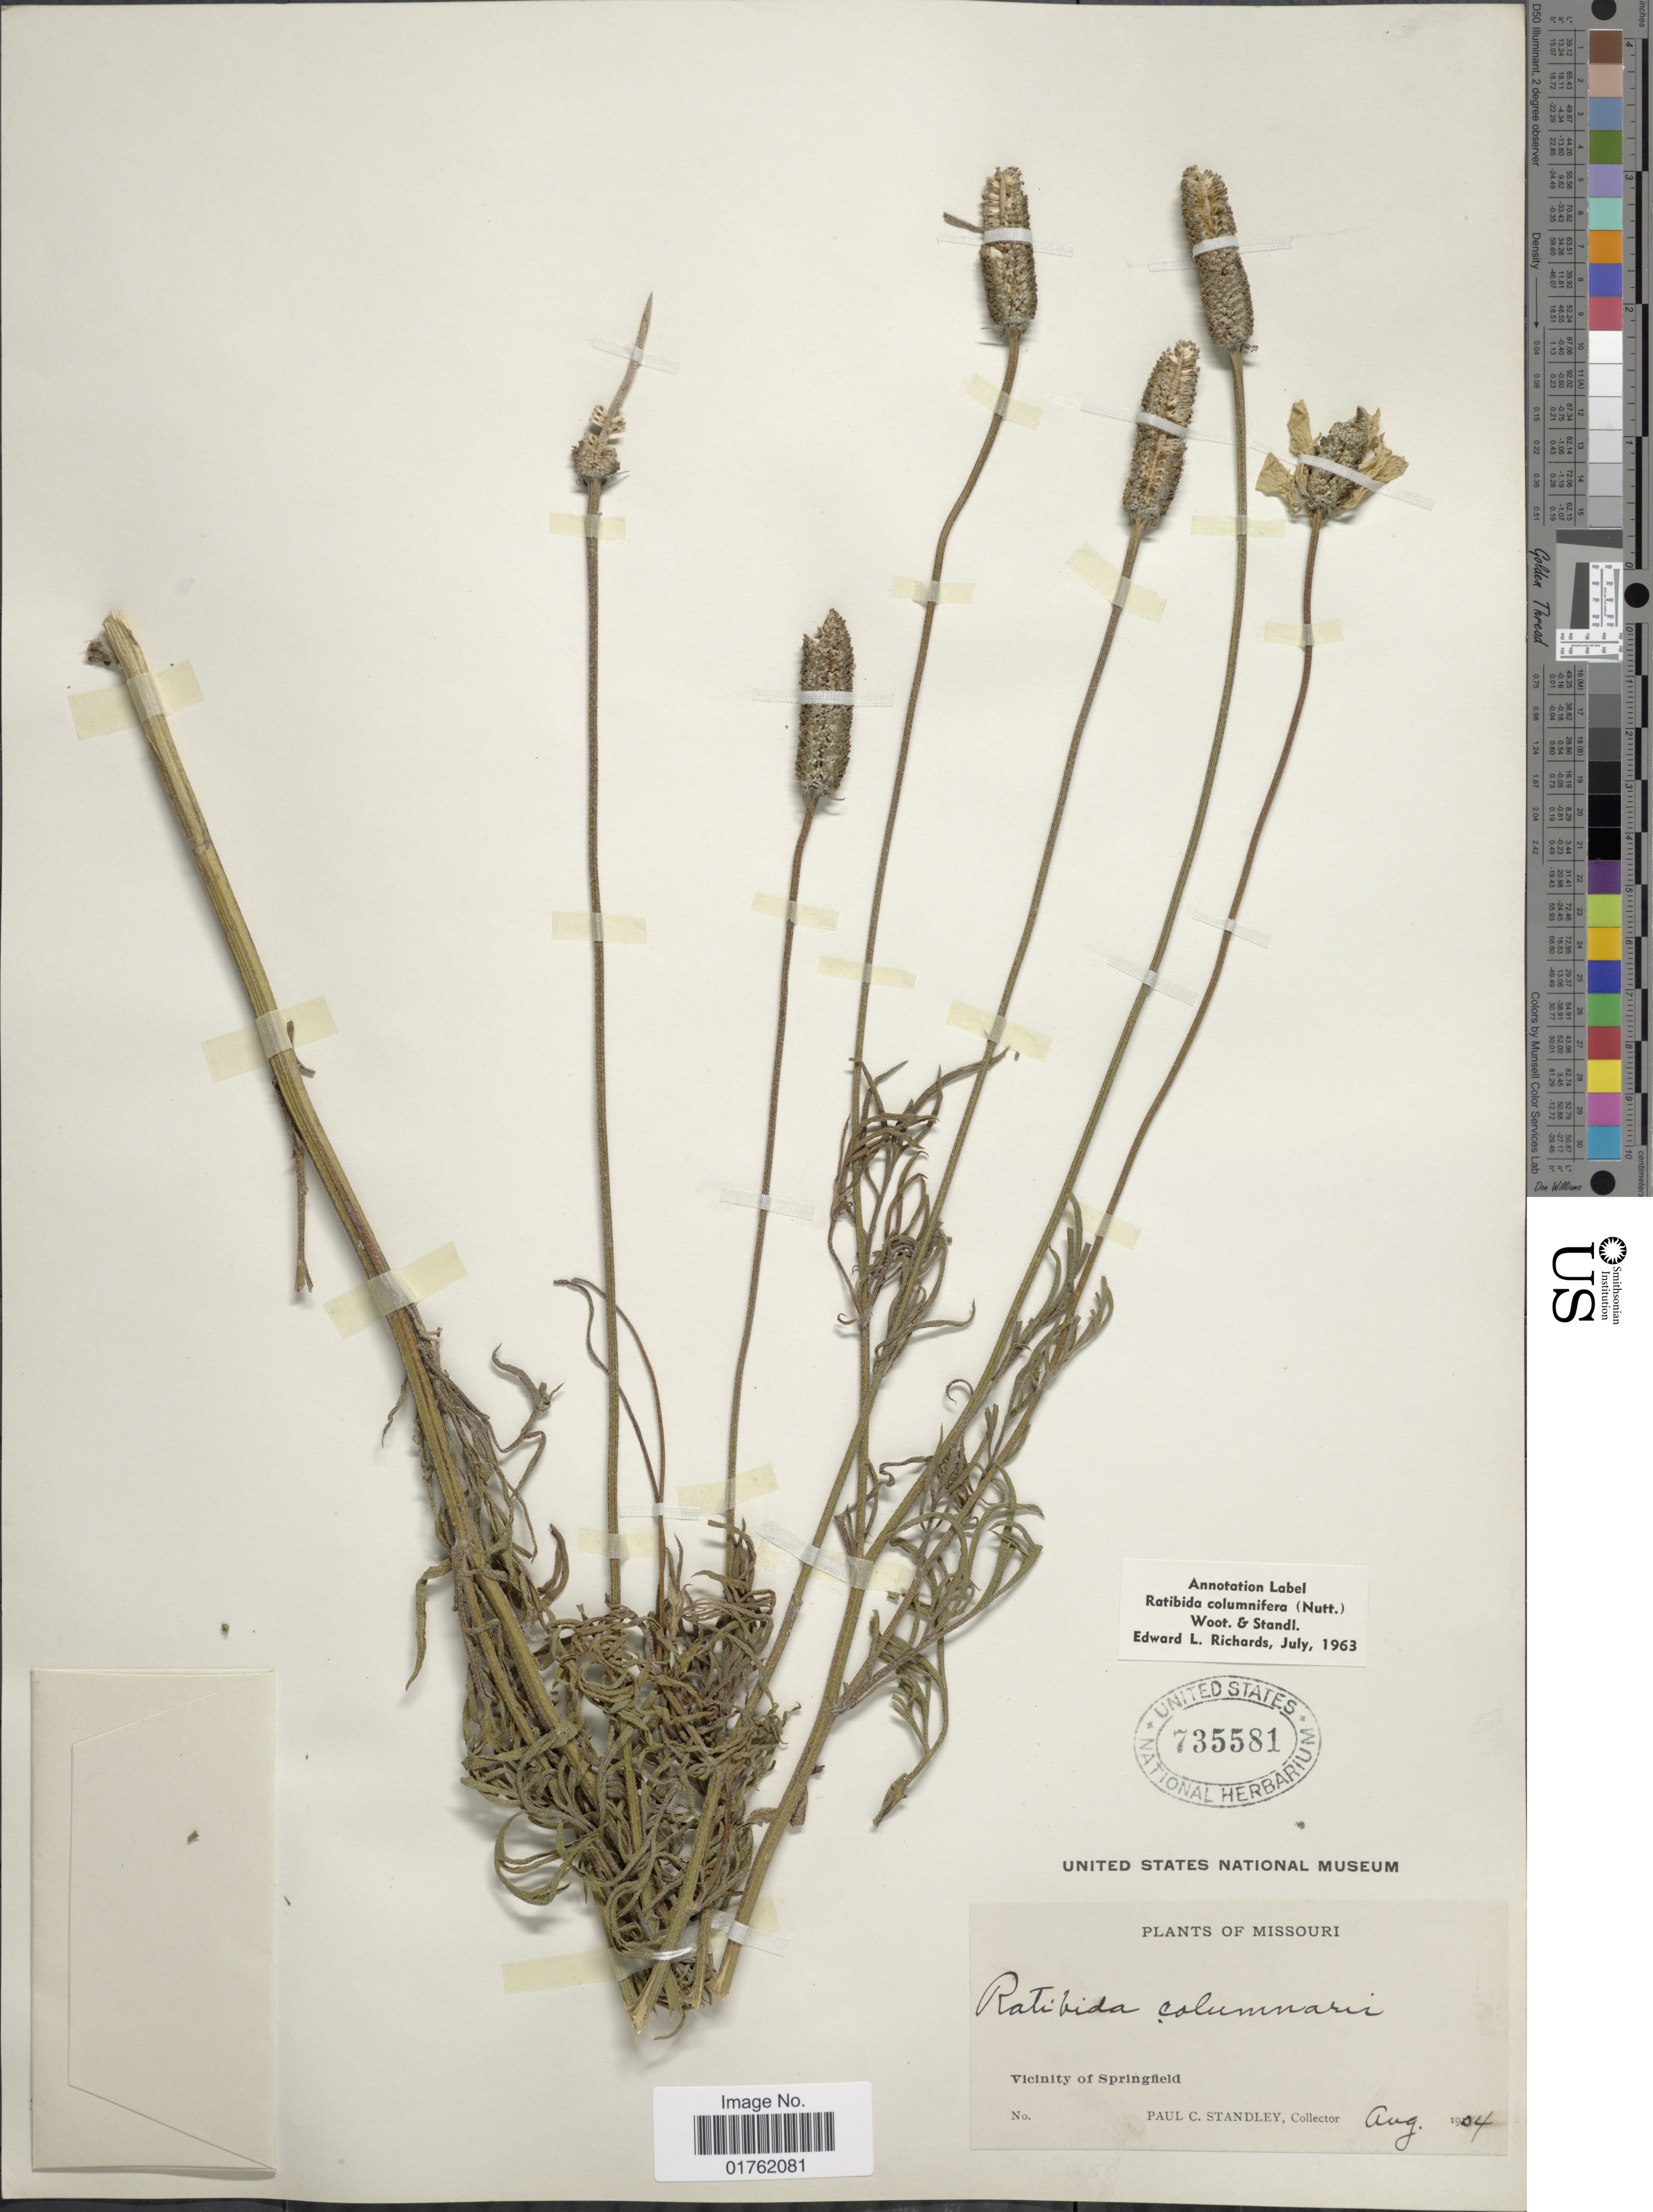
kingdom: Plantae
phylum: Tracheophyta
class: Magnoliopsida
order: Asterales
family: Asteraceae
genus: Ratibida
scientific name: Ratibida columnaris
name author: (Pursh) D. Don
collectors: P. C. Standley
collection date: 1904-08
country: United States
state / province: Missouri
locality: Vicinity of Springfield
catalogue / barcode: US 735581